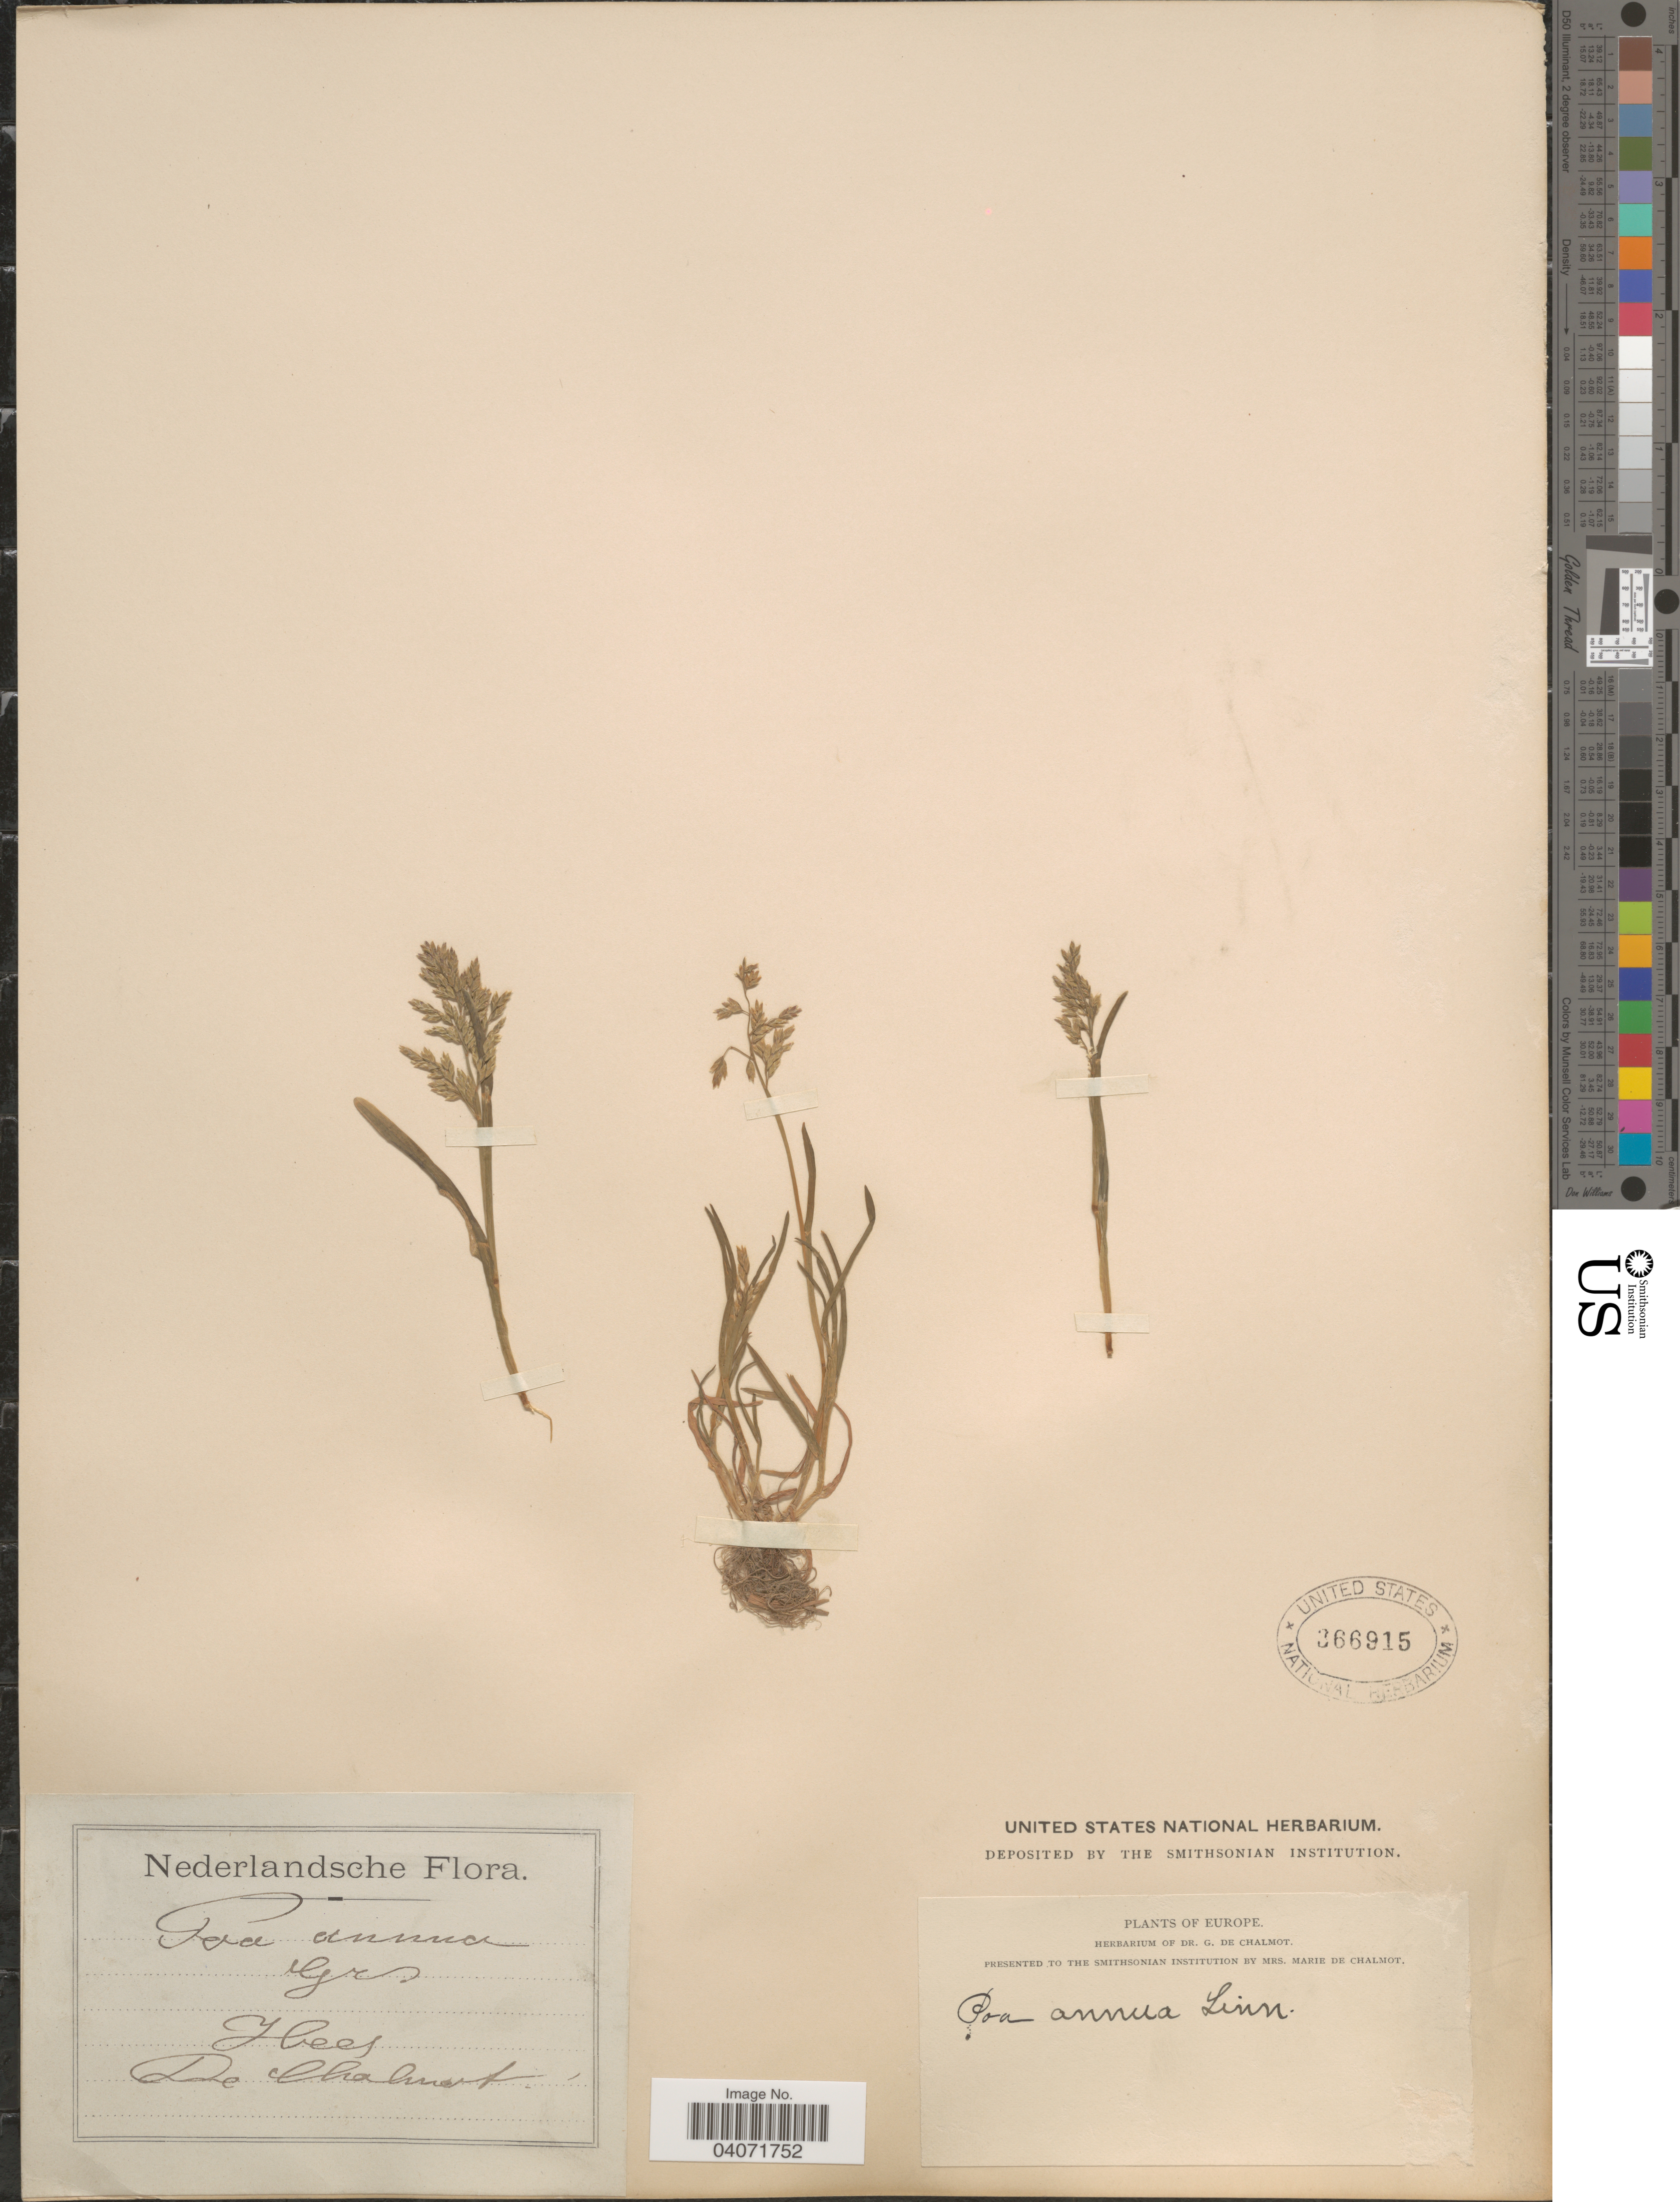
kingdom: Plantae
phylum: Tracheophyta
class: Liliopsida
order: Poales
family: Poaceae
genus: Poa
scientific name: Poa annua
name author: L.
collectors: G. de Chalmot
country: Netherlands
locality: Europe. Hees.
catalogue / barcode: US 366915